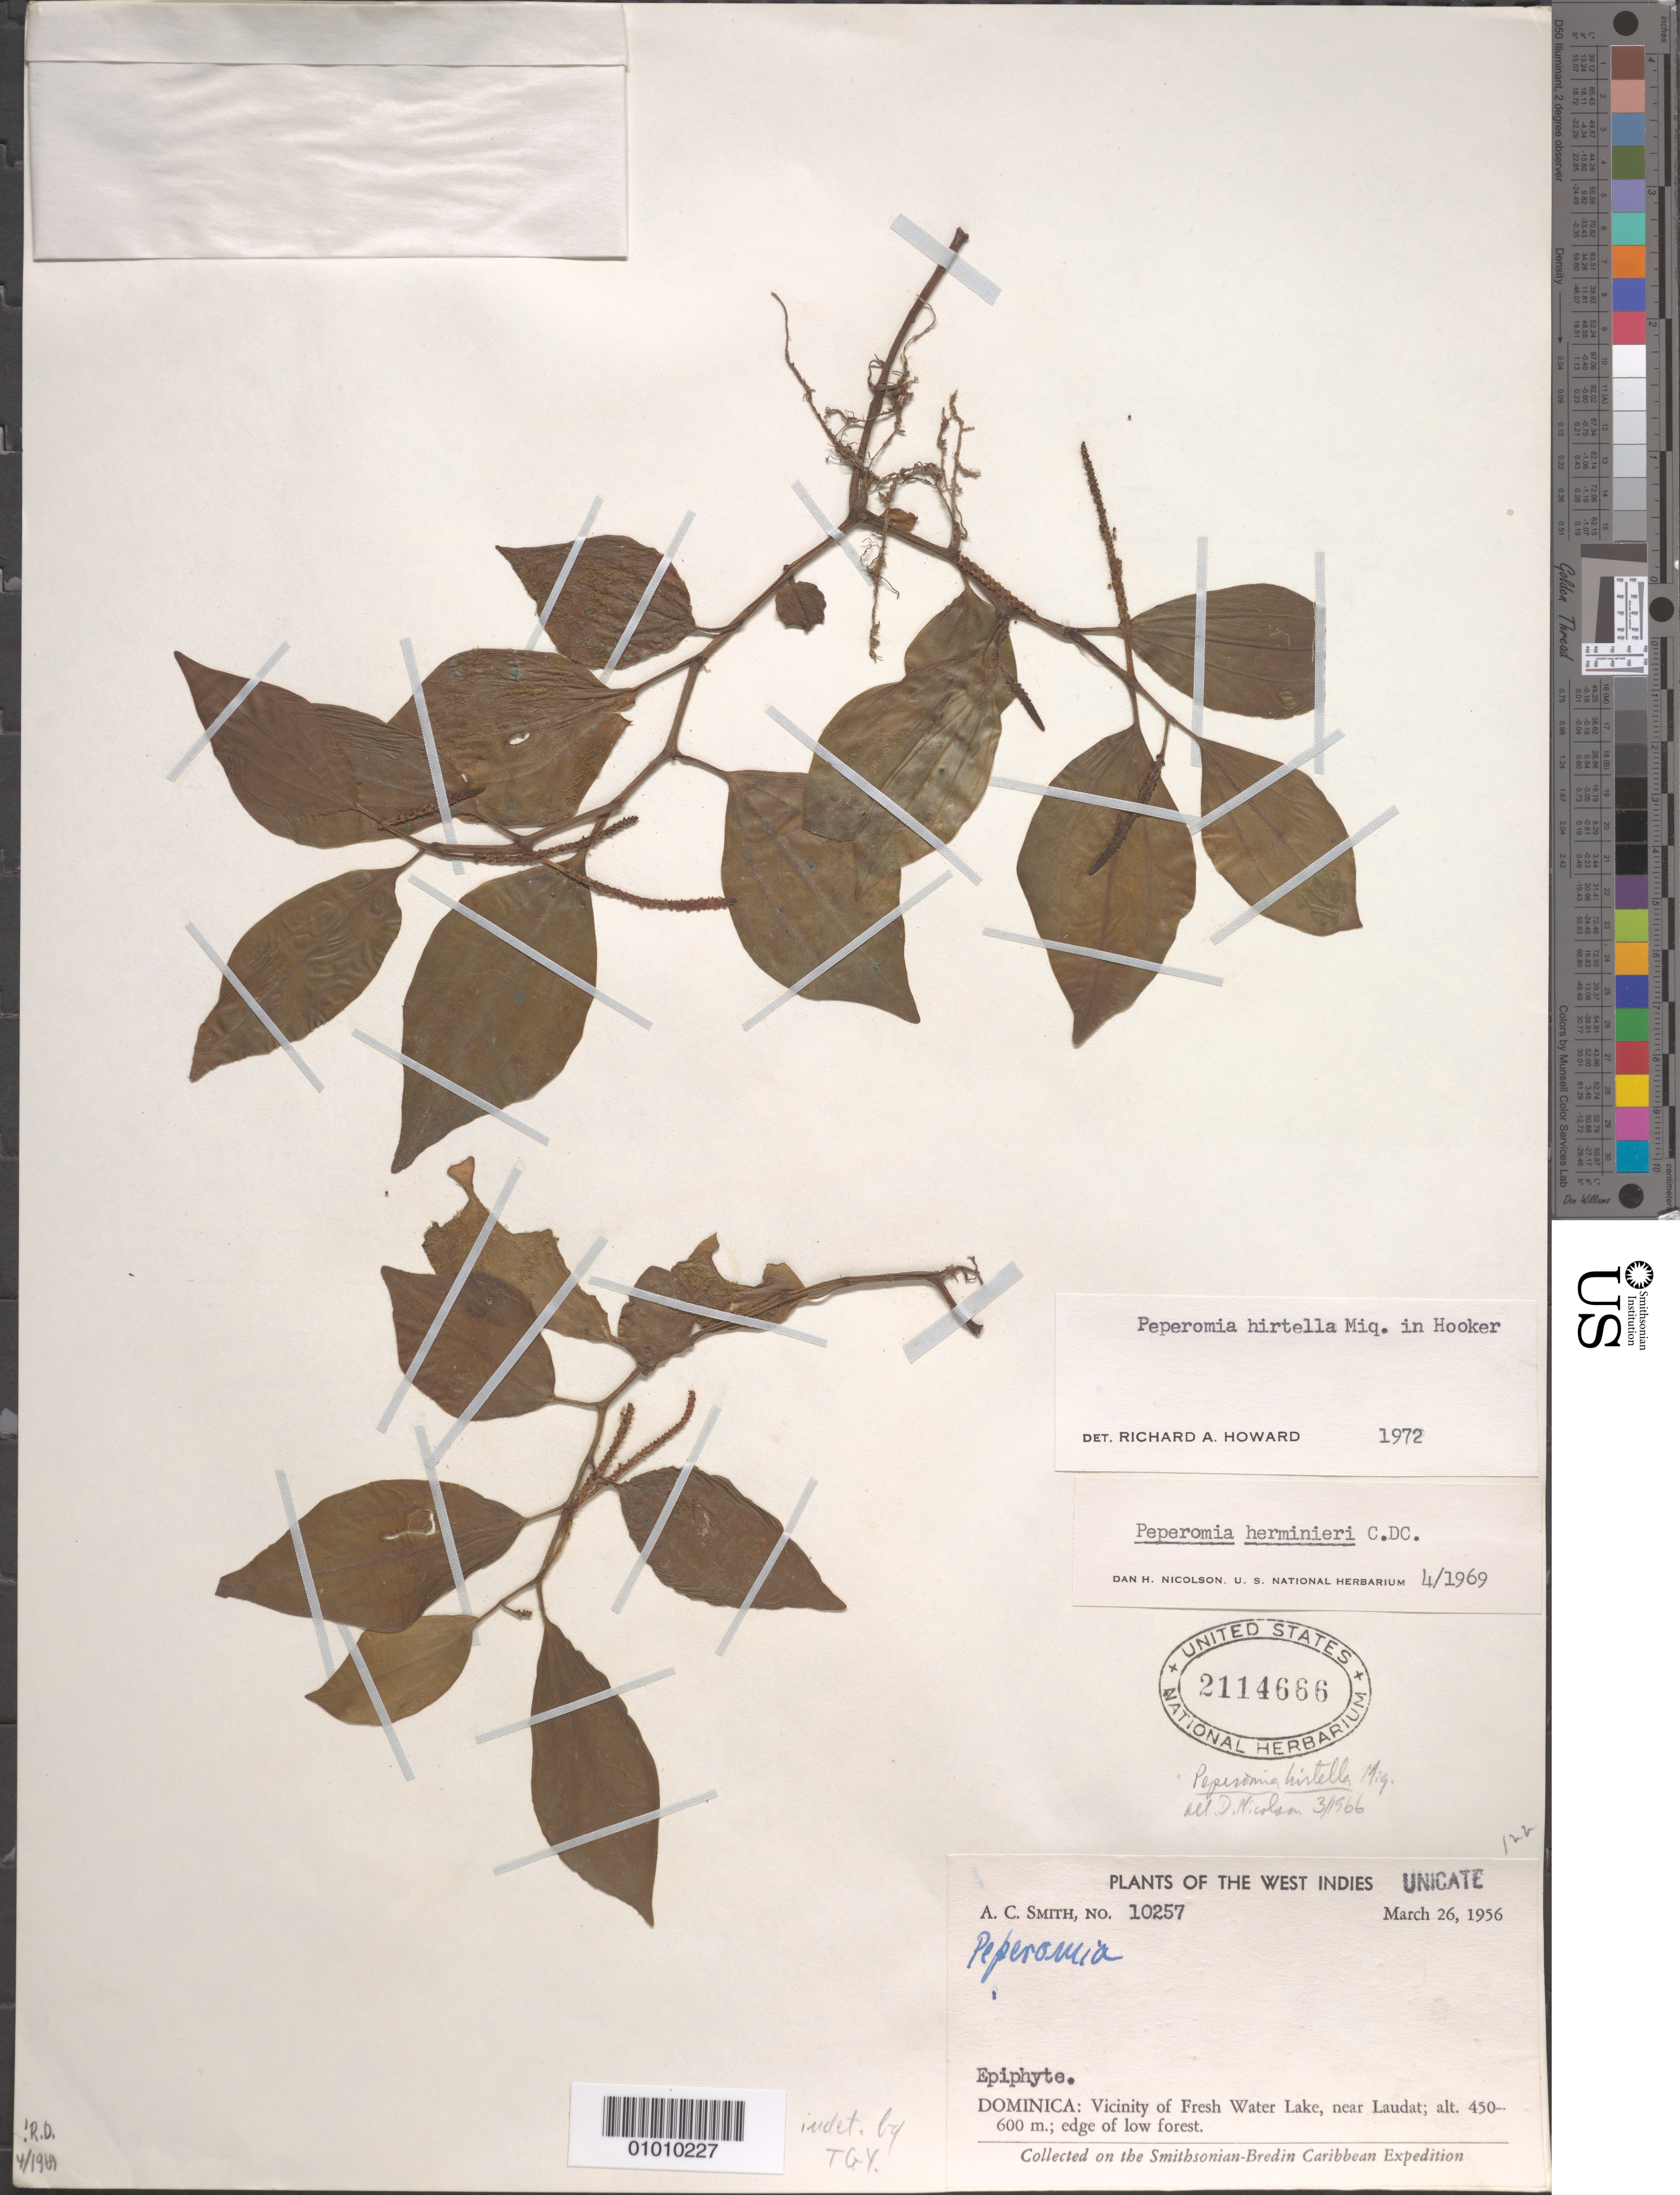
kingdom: Plantae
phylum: Tracheophyta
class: Magnoliopsida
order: Piperales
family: Piperaceae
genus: Peperomia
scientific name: Peperomia hirtella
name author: Miq.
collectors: A. C. Smith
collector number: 10257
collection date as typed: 26 Mar 1956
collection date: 1956-03-26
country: Dominica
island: Dominica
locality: Vicinity of Fresh Water Lake, near Laudat. Edge of low forest.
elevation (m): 600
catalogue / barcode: US 2114666